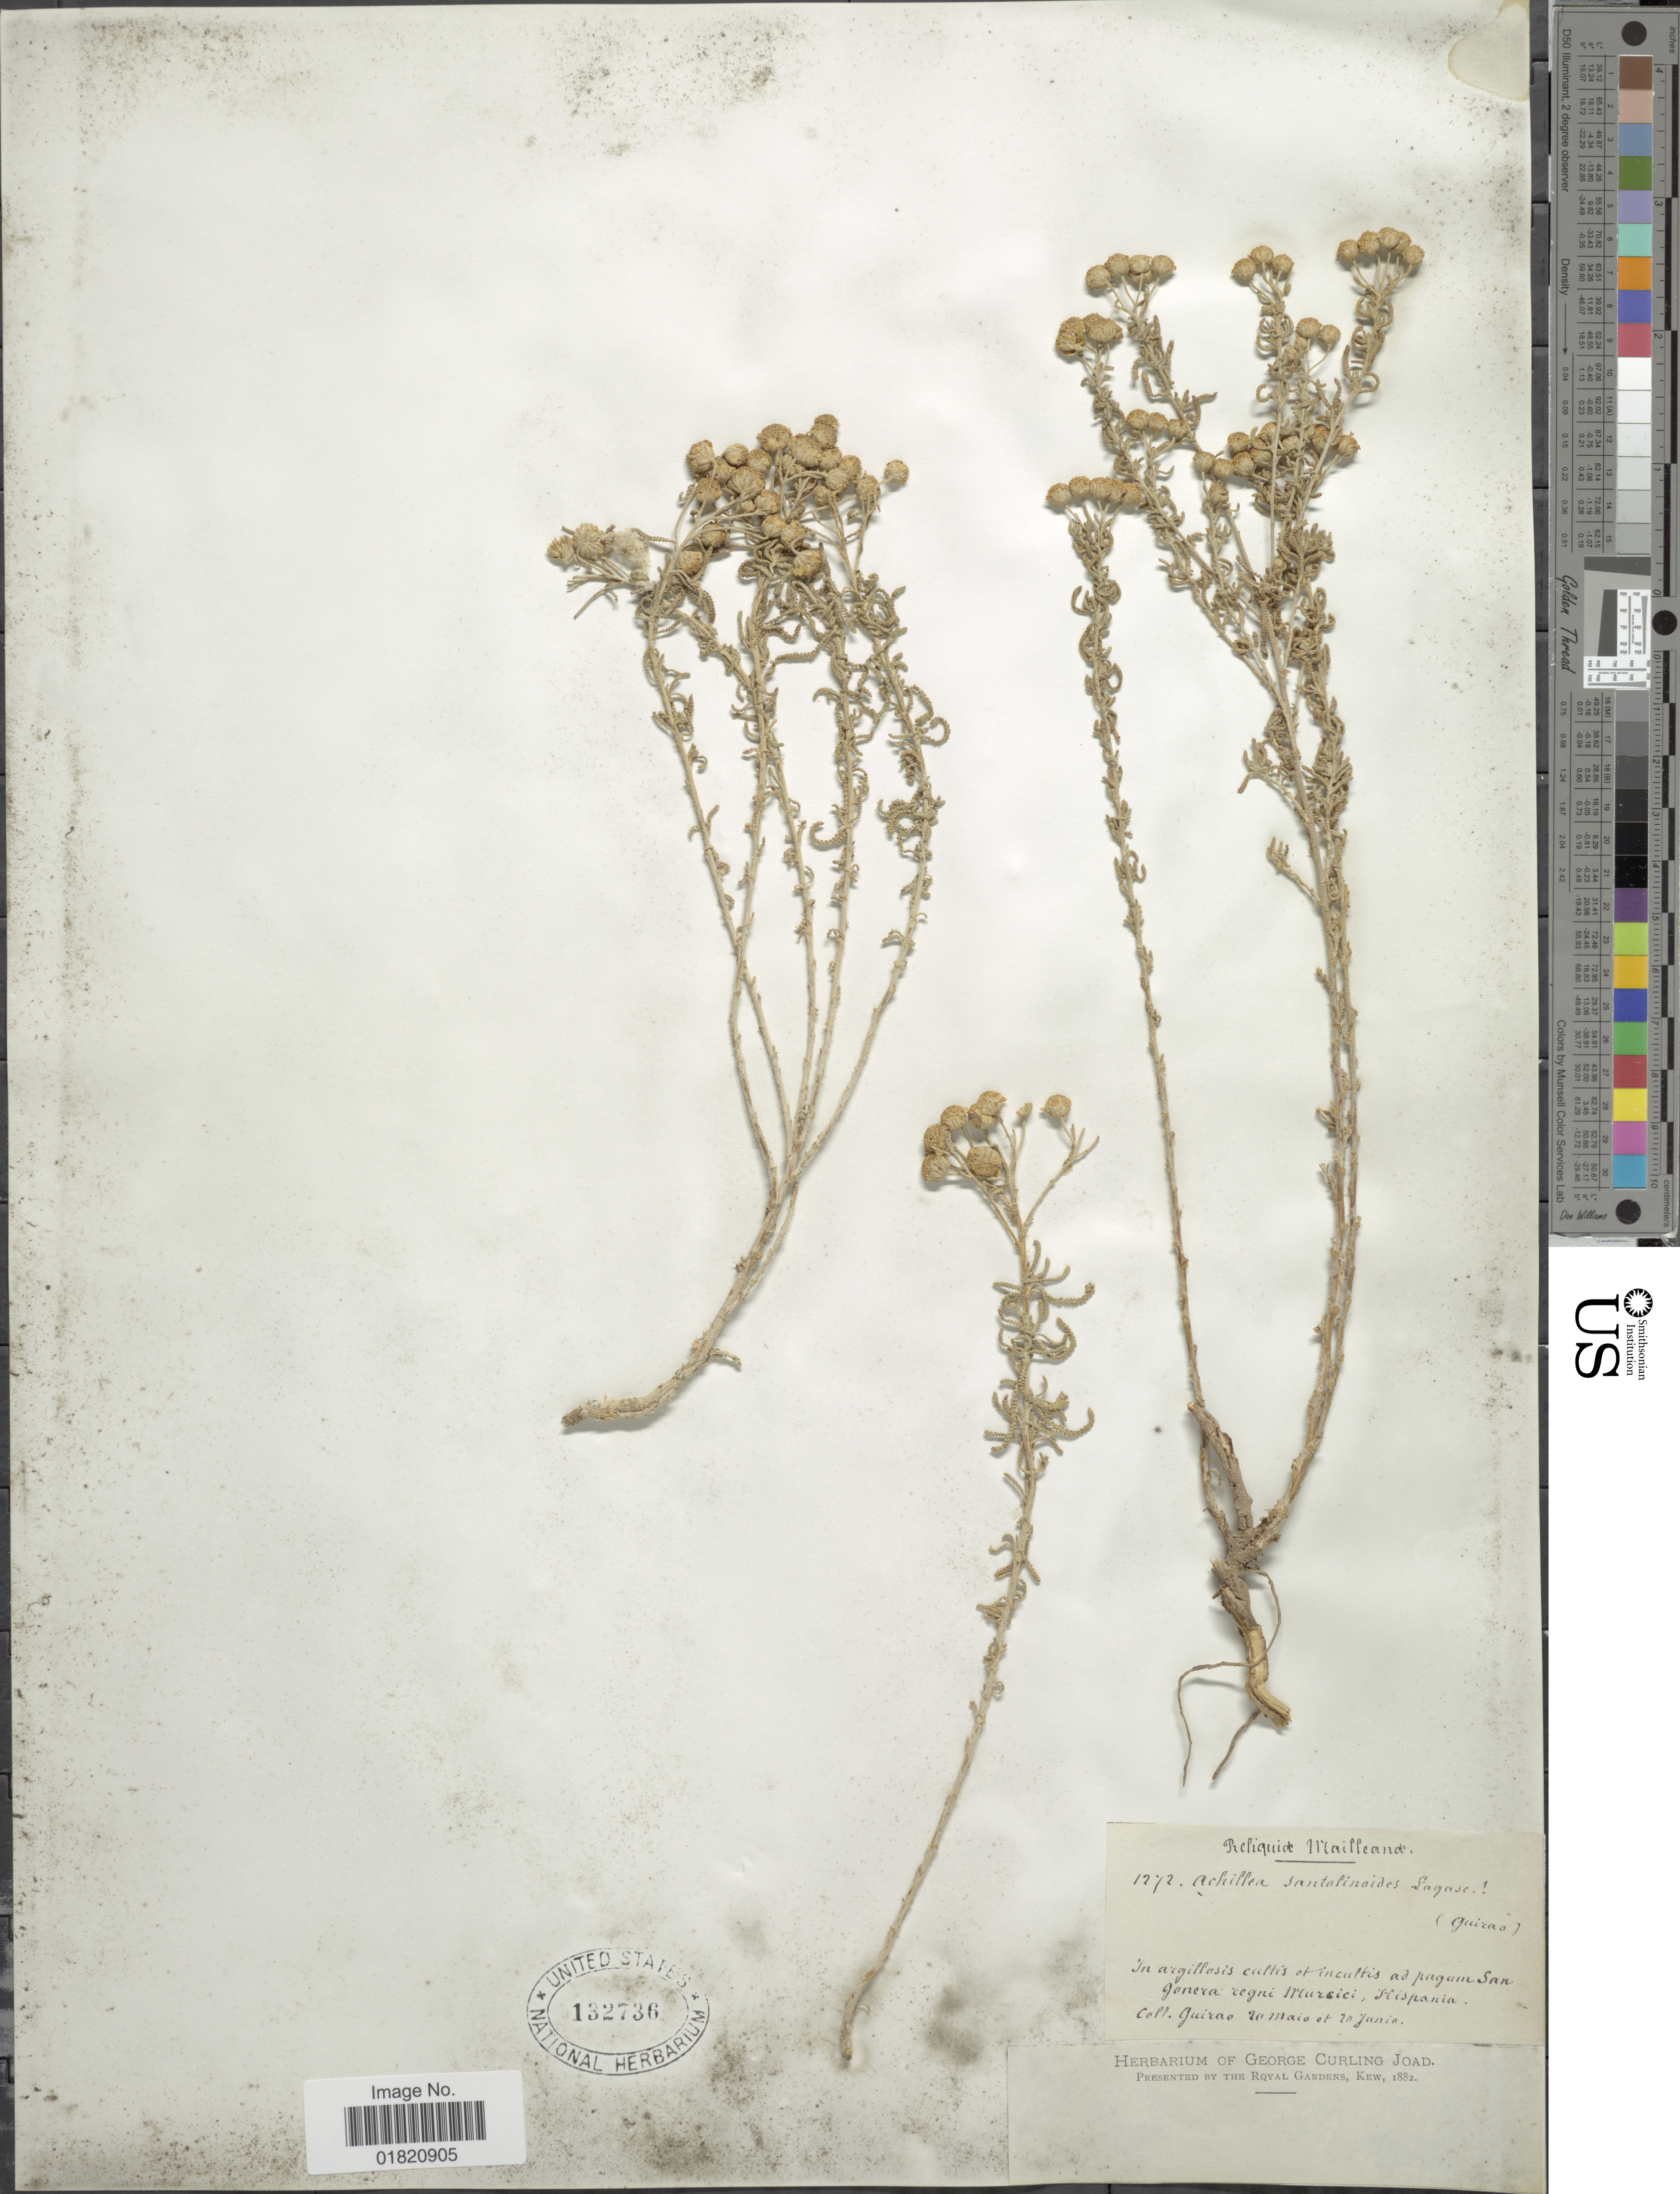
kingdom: Plantae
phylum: Tracheophyta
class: Magnoliopsida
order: Asterales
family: Asteraceae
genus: Achillea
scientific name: Achillea santolinoides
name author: Lag.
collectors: Guirao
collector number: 1272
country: Spain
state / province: Murcia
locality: In argillosis cultis et inciltis ad pagum Sangonera regni Murcici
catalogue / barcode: US 132736